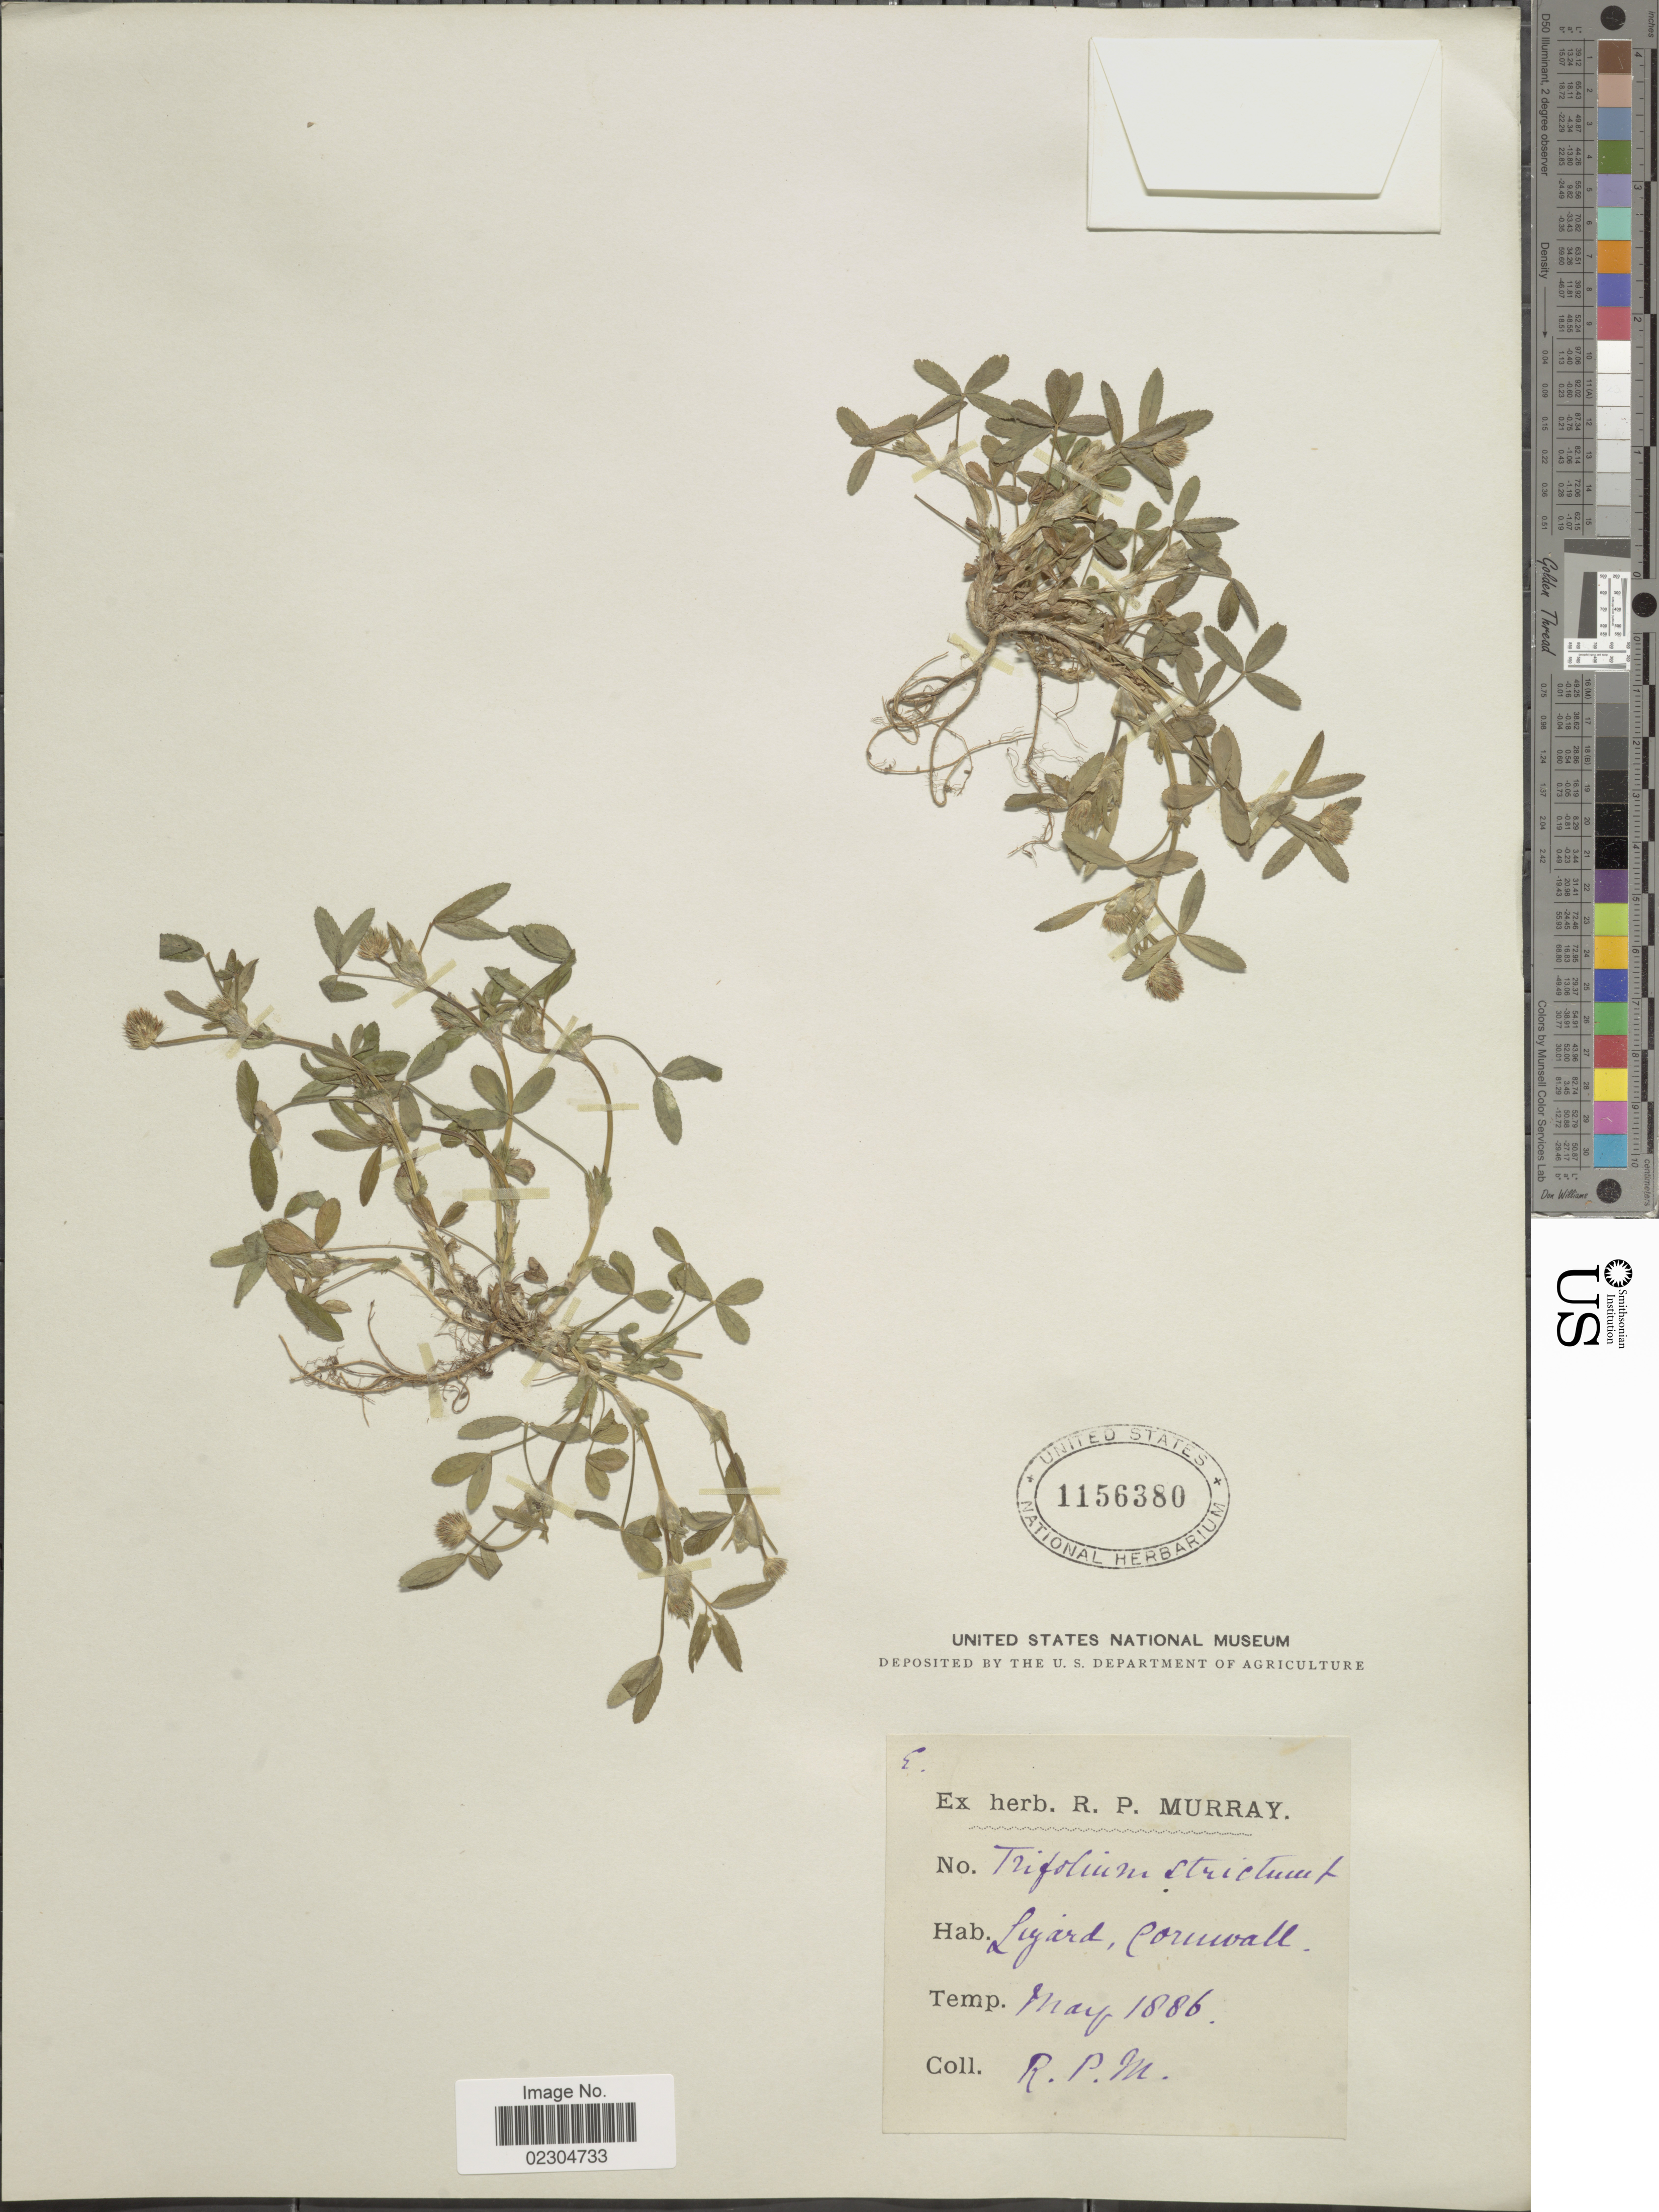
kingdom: Plantae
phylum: Tracheophyta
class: Magnoliopsida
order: Fabales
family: Fabaceae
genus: Trifolium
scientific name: Trifolium strictum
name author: L.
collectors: R. P. Murray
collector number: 8*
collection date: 1886-05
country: United Kingdom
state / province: England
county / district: Cornwall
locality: Lizard (Peninsula), Cornwall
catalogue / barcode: US 1156380